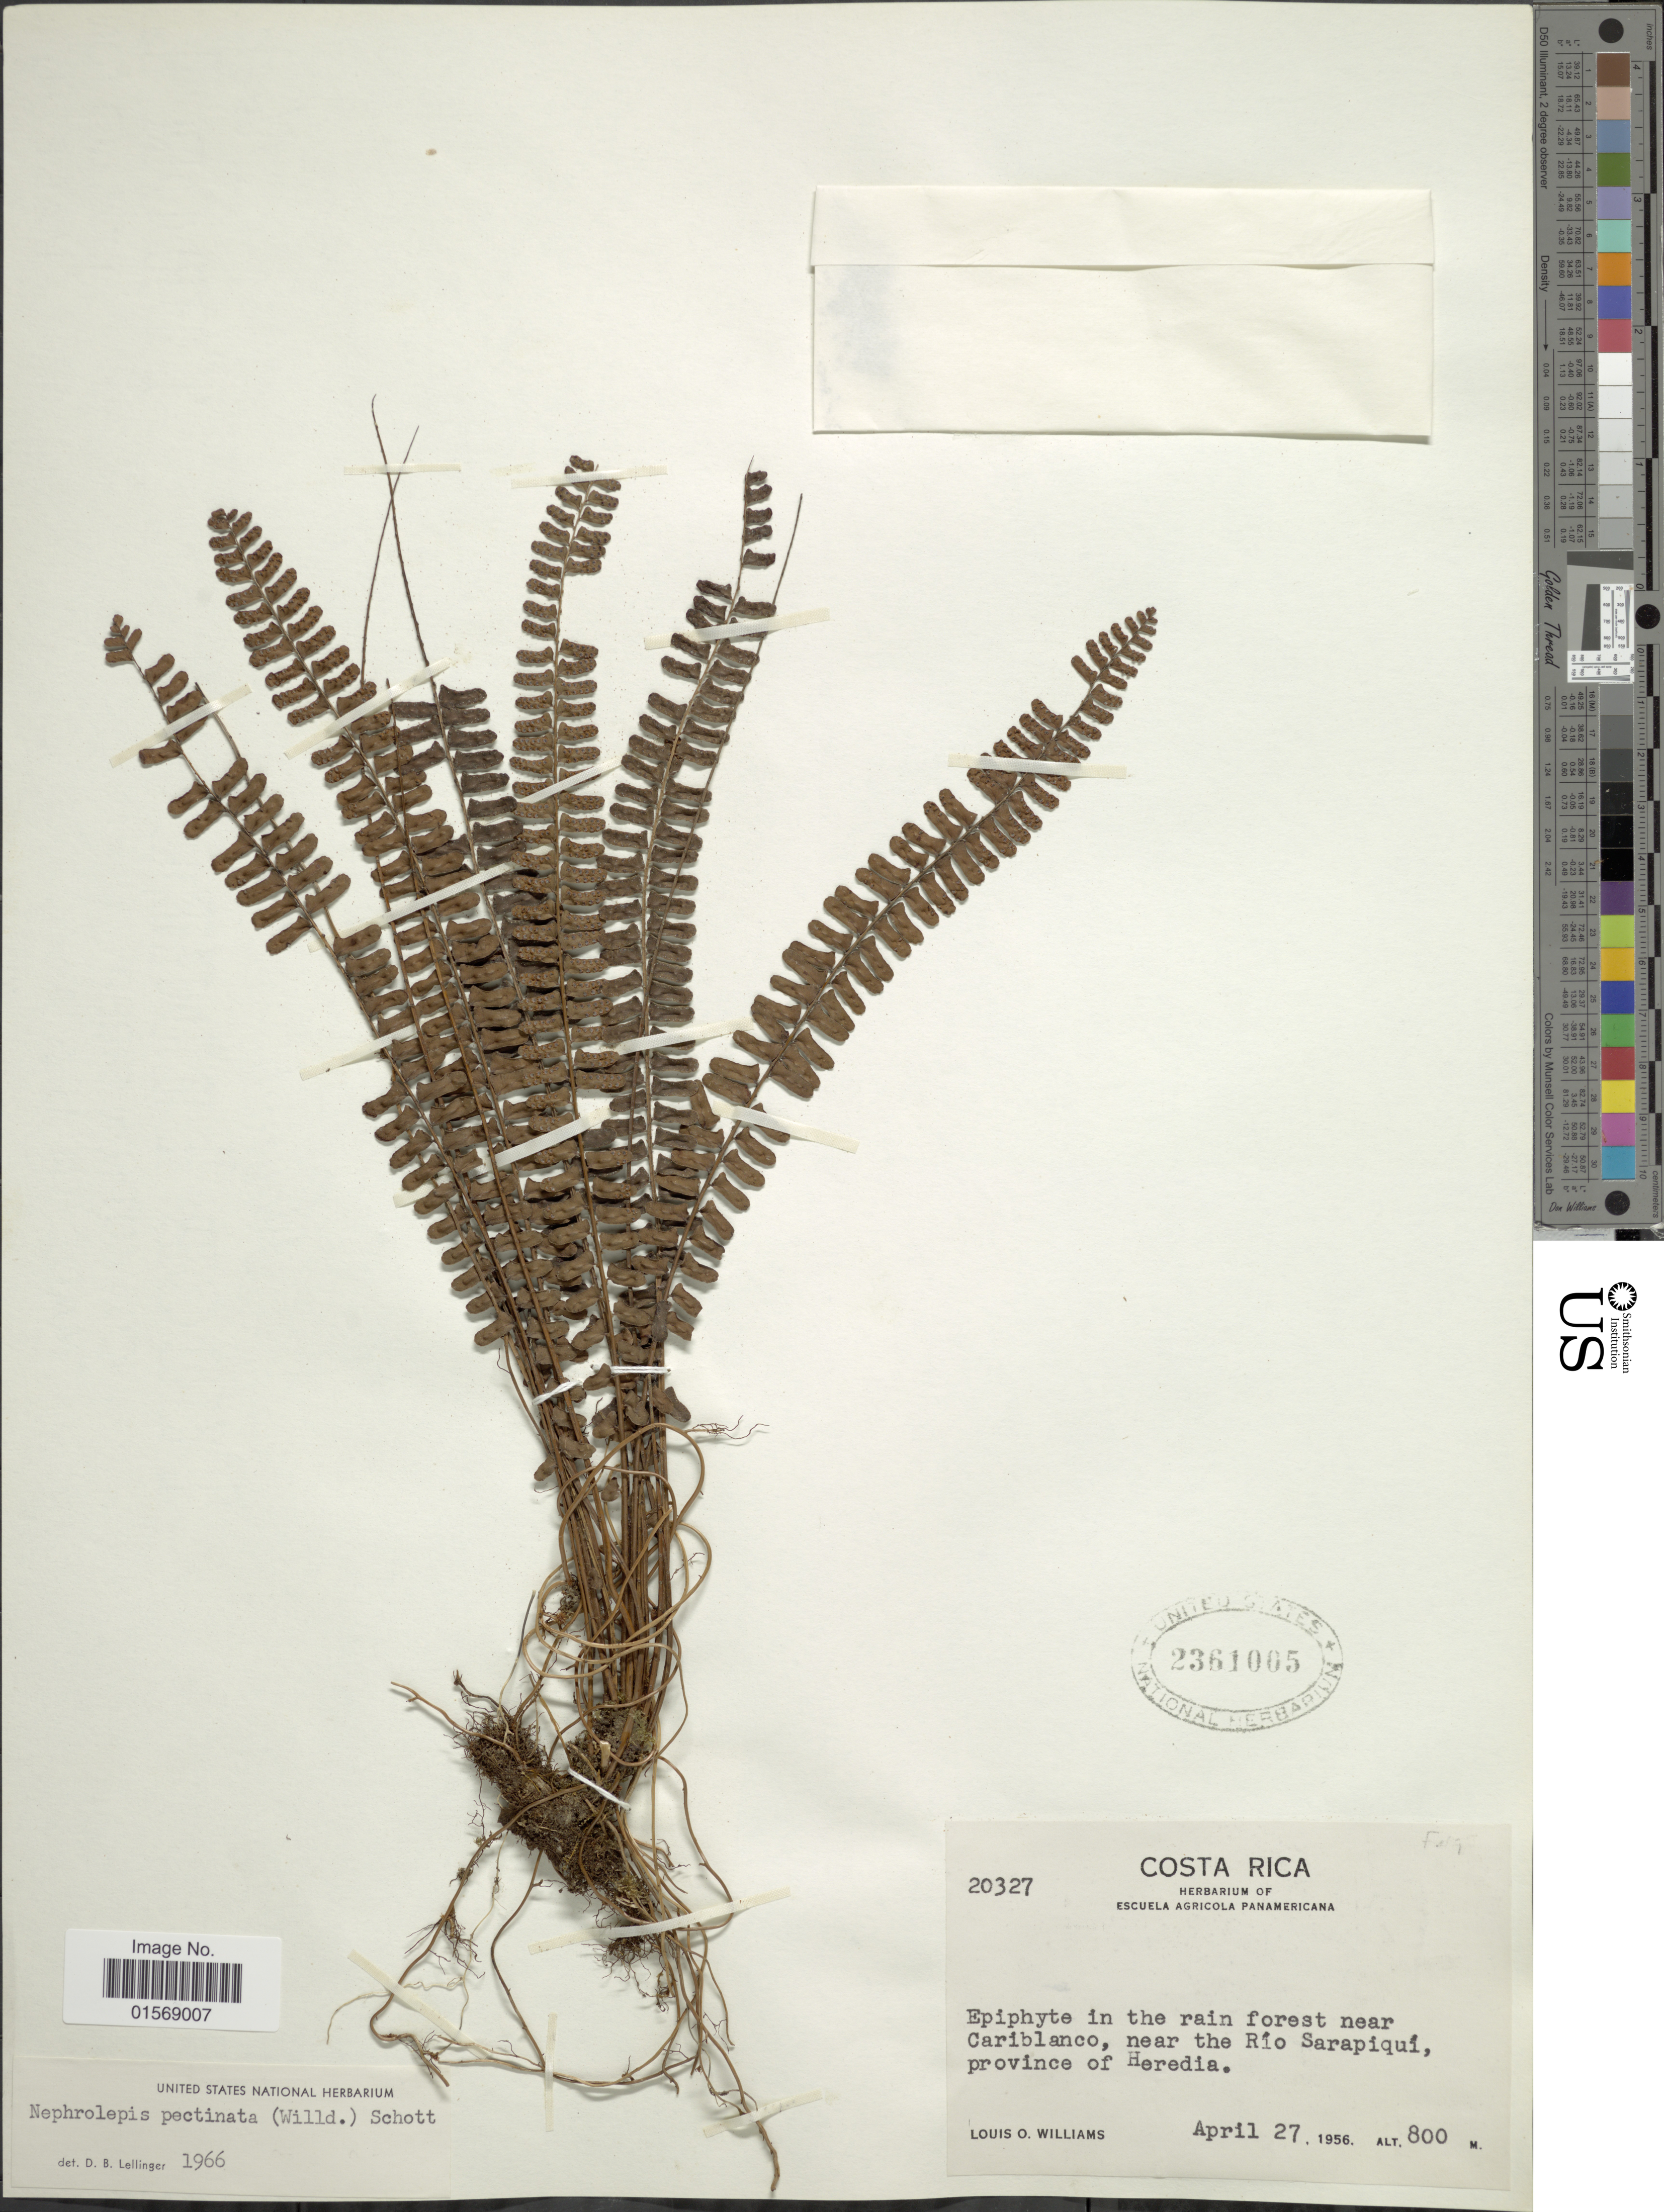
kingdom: Plantae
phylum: Tracheophyta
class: Polypodiopsida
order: Polypodiales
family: Nephrolepidaceae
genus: Nephrolepis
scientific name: Nephrolepis pectinata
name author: (Willd.) Schott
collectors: L. O. Williams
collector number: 20327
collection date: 1956-04-27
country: Costa Rica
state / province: Heredia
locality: Costa Rica, rain forest near Cariblanco, near the Rio Sarapiqui Province of Heredia.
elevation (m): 800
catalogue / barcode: US 2361005